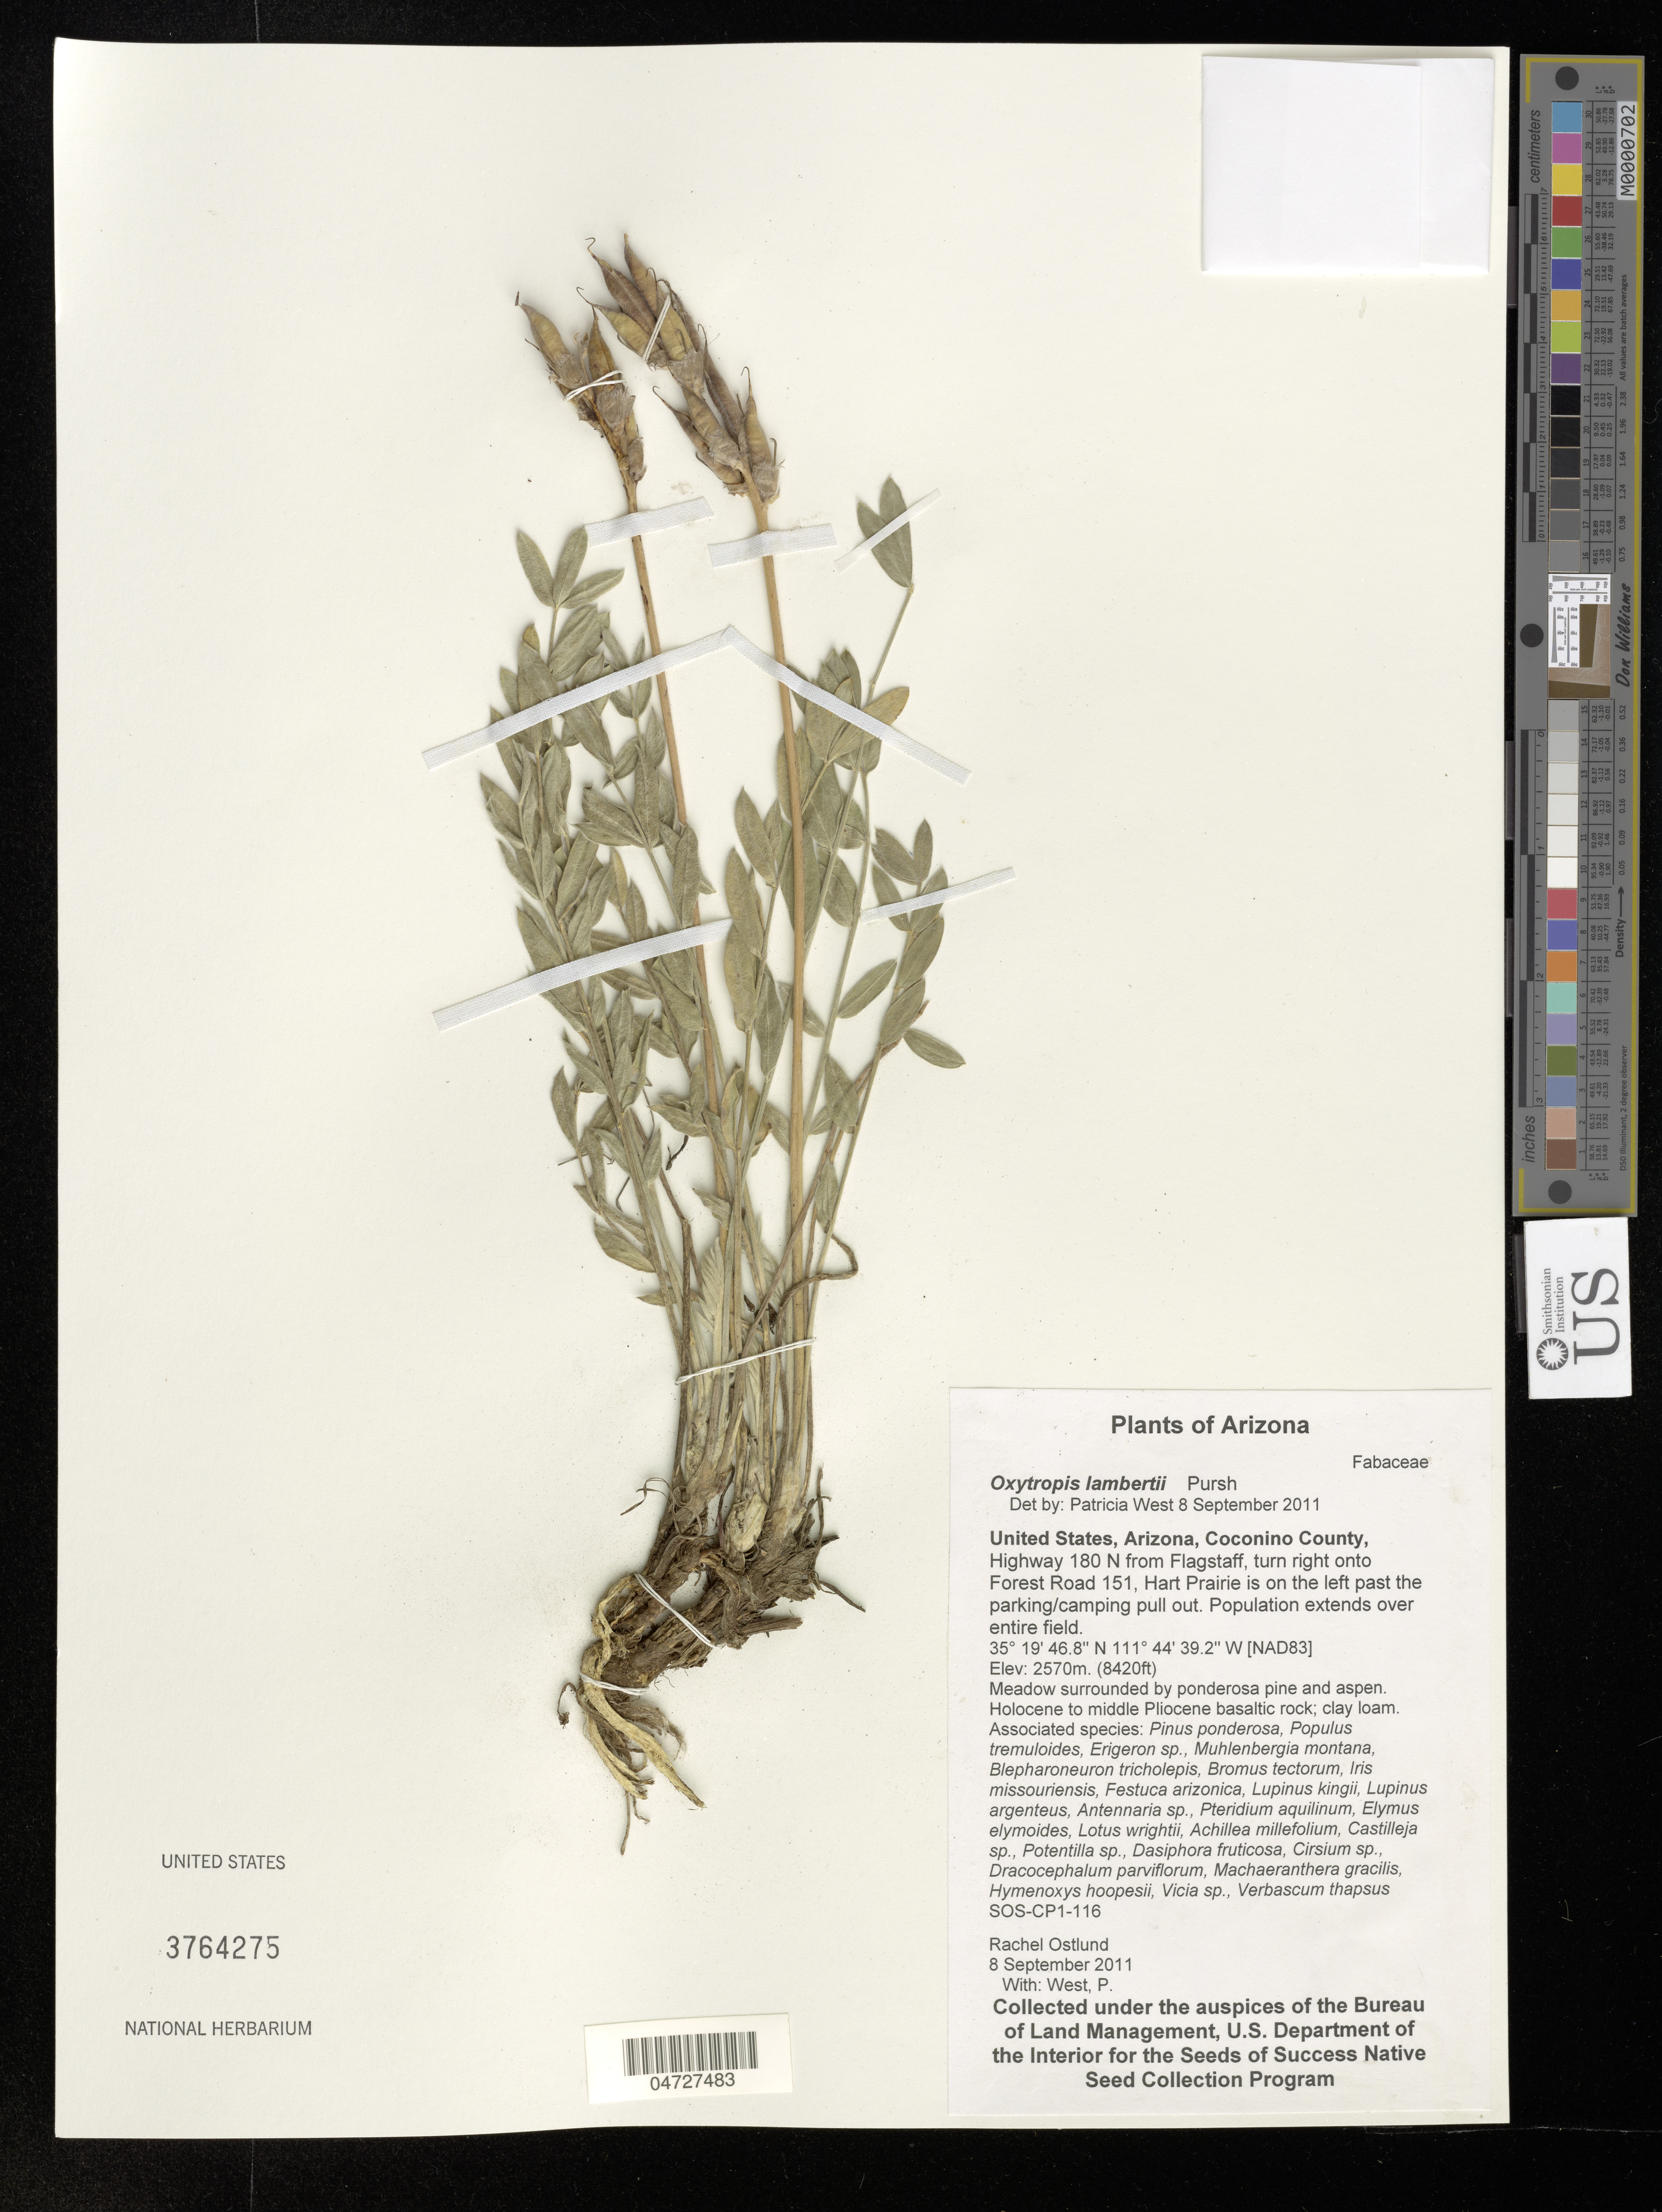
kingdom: Plantae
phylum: Tracheophyta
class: Magnoliopsida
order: Fabales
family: Fabaceae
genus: Oxytropis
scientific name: Oxytropis lambertii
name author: Pursh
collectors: R. Ostlund & P. West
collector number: SOS-CP1-116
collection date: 2011-09-08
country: United States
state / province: Arizona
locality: Coconino County, Highway 180 N from Flagstaff, turn right onto Forest Road 151, Hart Prairie is on the left past the parking/camping pull out. Population extends over entire field.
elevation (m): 2570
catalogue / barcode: US 3764275